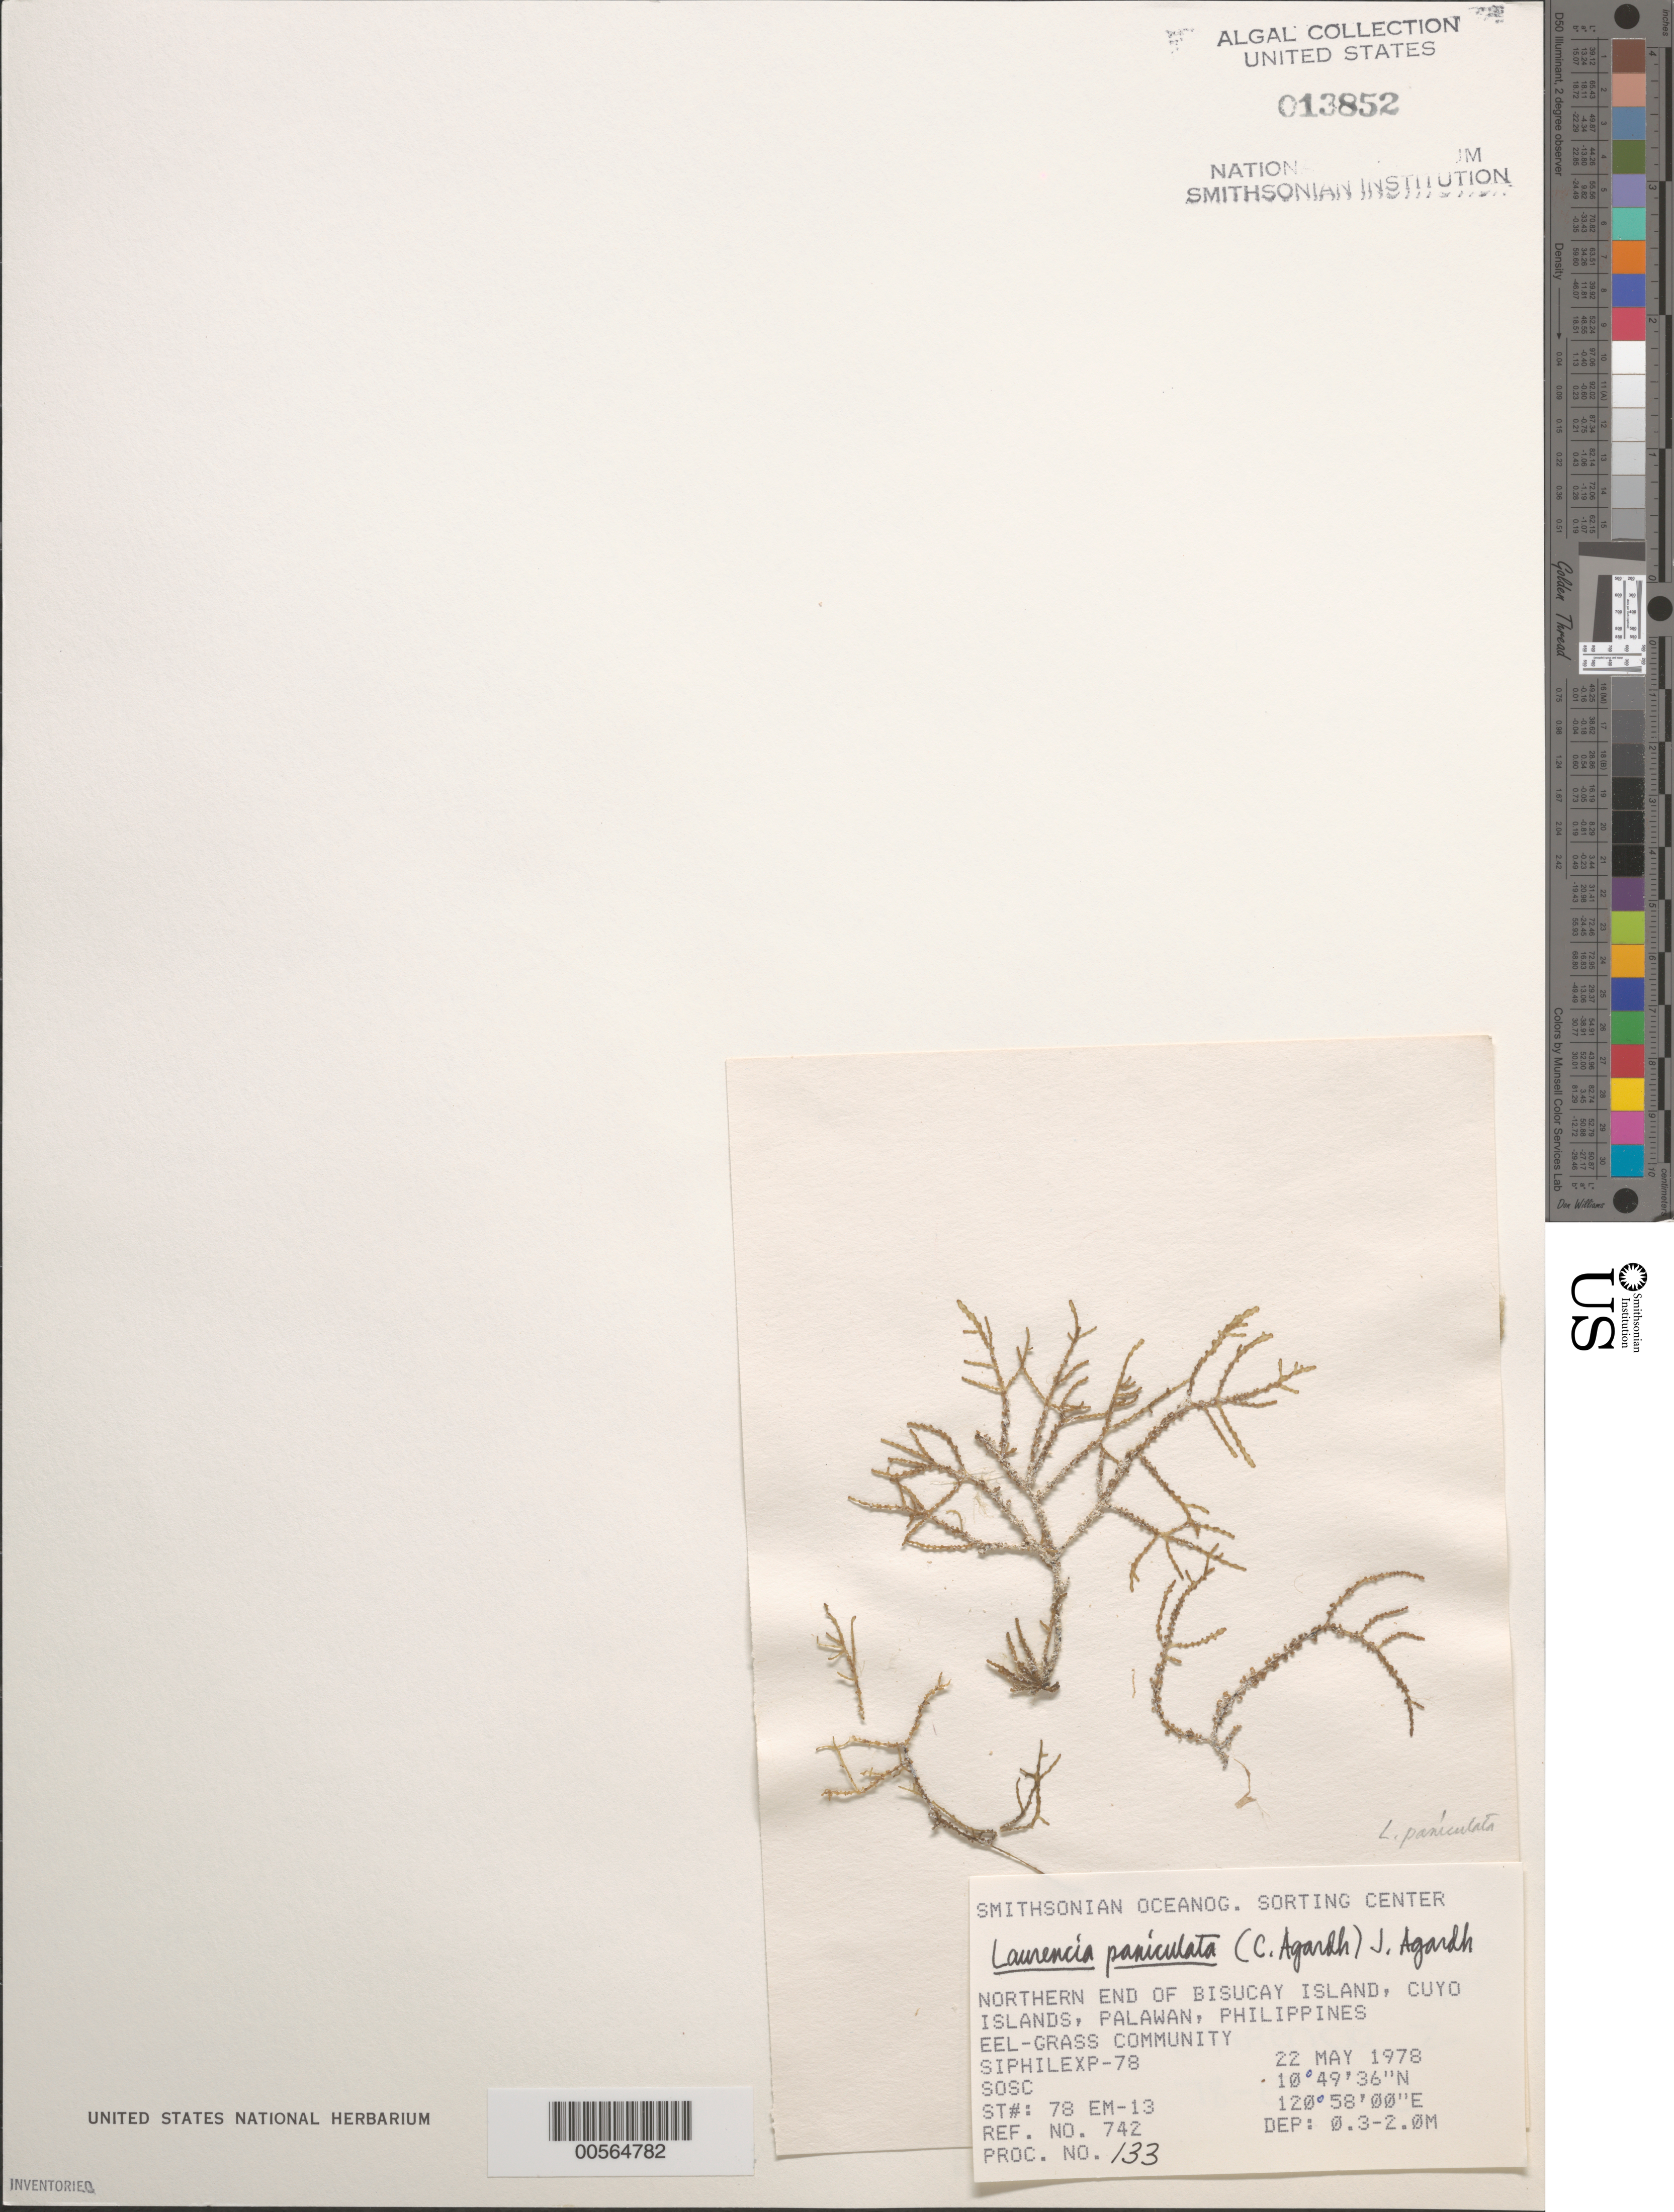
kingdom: Plantae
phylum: Rhodophyta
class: Florideophyceae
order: Ceramiales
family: Rhodomelaceae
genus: Palisada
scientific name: Palisada thuyoides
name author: (Kützing) Cassano et al.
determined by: Algae name updating Project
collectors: SOSC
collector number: Station 78 Em-13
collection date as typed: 22 May 1978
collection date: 1978-05-22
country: Philippines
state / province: Mimaropa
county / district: Palawan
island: Bisucay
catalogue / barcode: US 13852